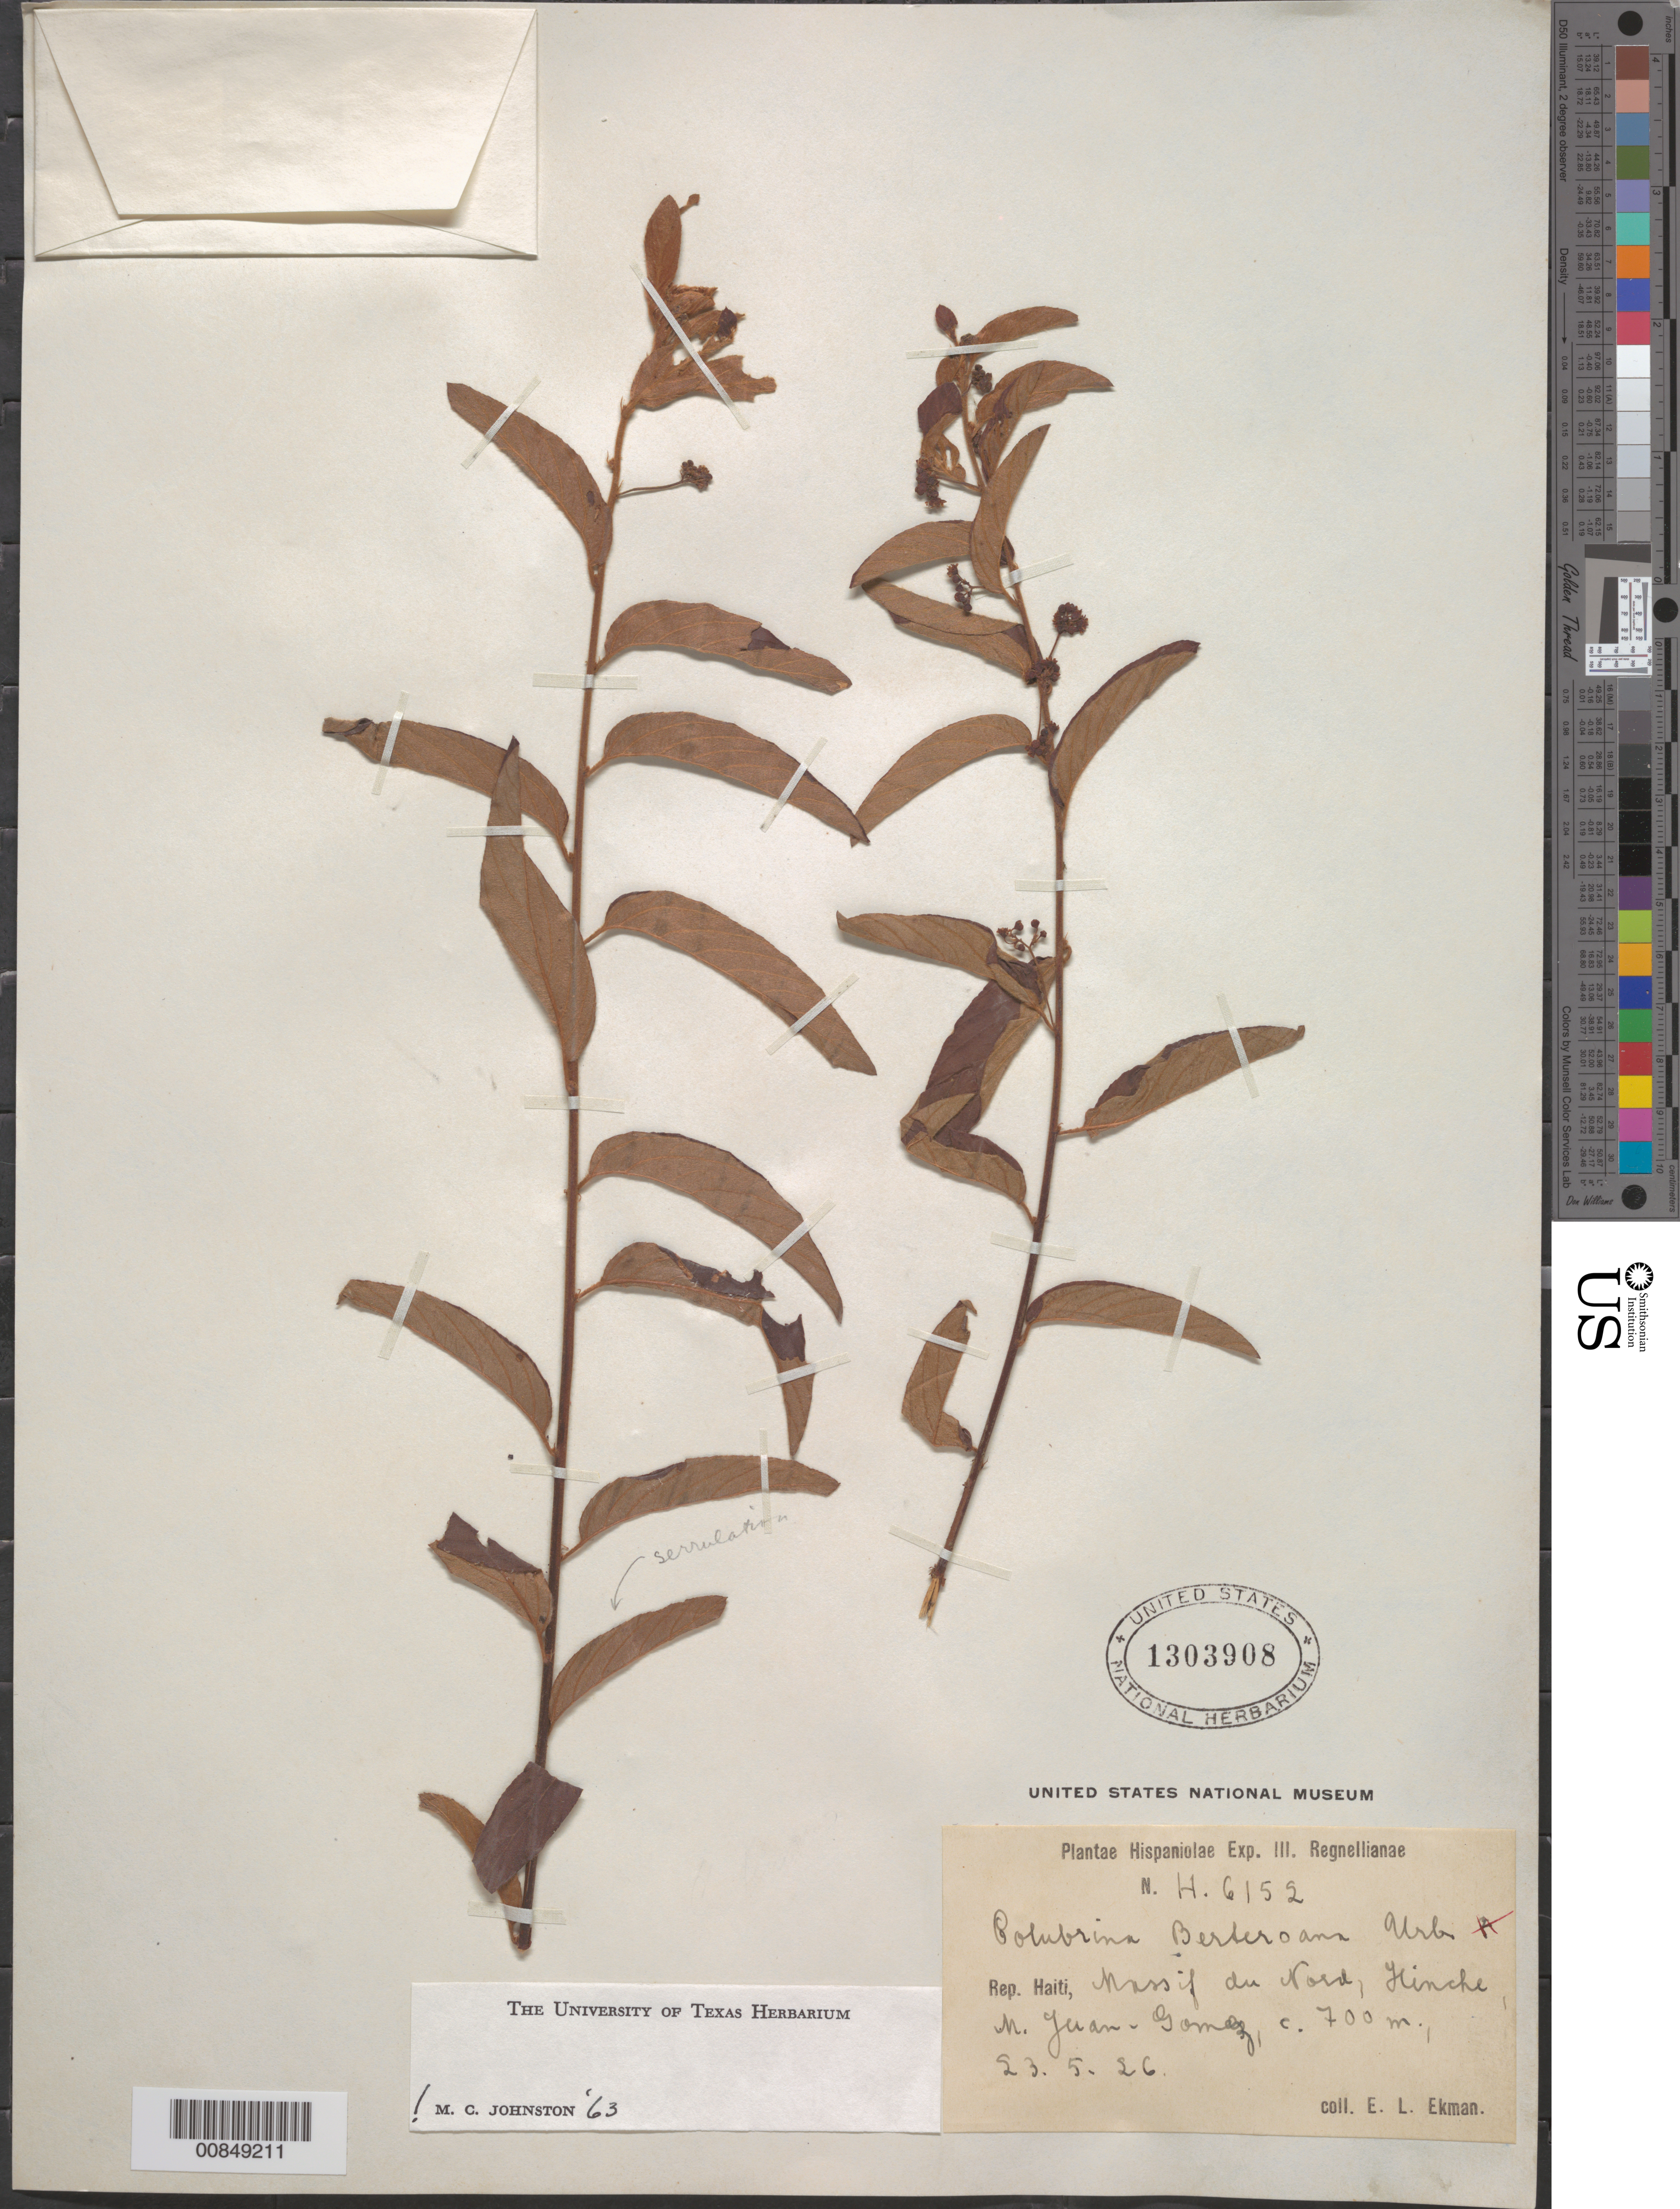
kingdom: Plantae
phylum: Tracheophyta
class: Magnoliopsida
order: Rosales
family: Rhamnaceae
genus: Colubrina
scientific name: Colubrina berteroana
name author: Urb.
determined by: Johnston, Marshall C.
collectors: E. L. Ekman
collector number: H 6152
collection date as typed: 23 May 1926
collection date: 1926-05-23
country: Haiti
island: Hispaniola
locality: Massif du Nord, Hinche, M. Juan-Gomez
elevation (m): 700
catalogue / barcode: US 1303908